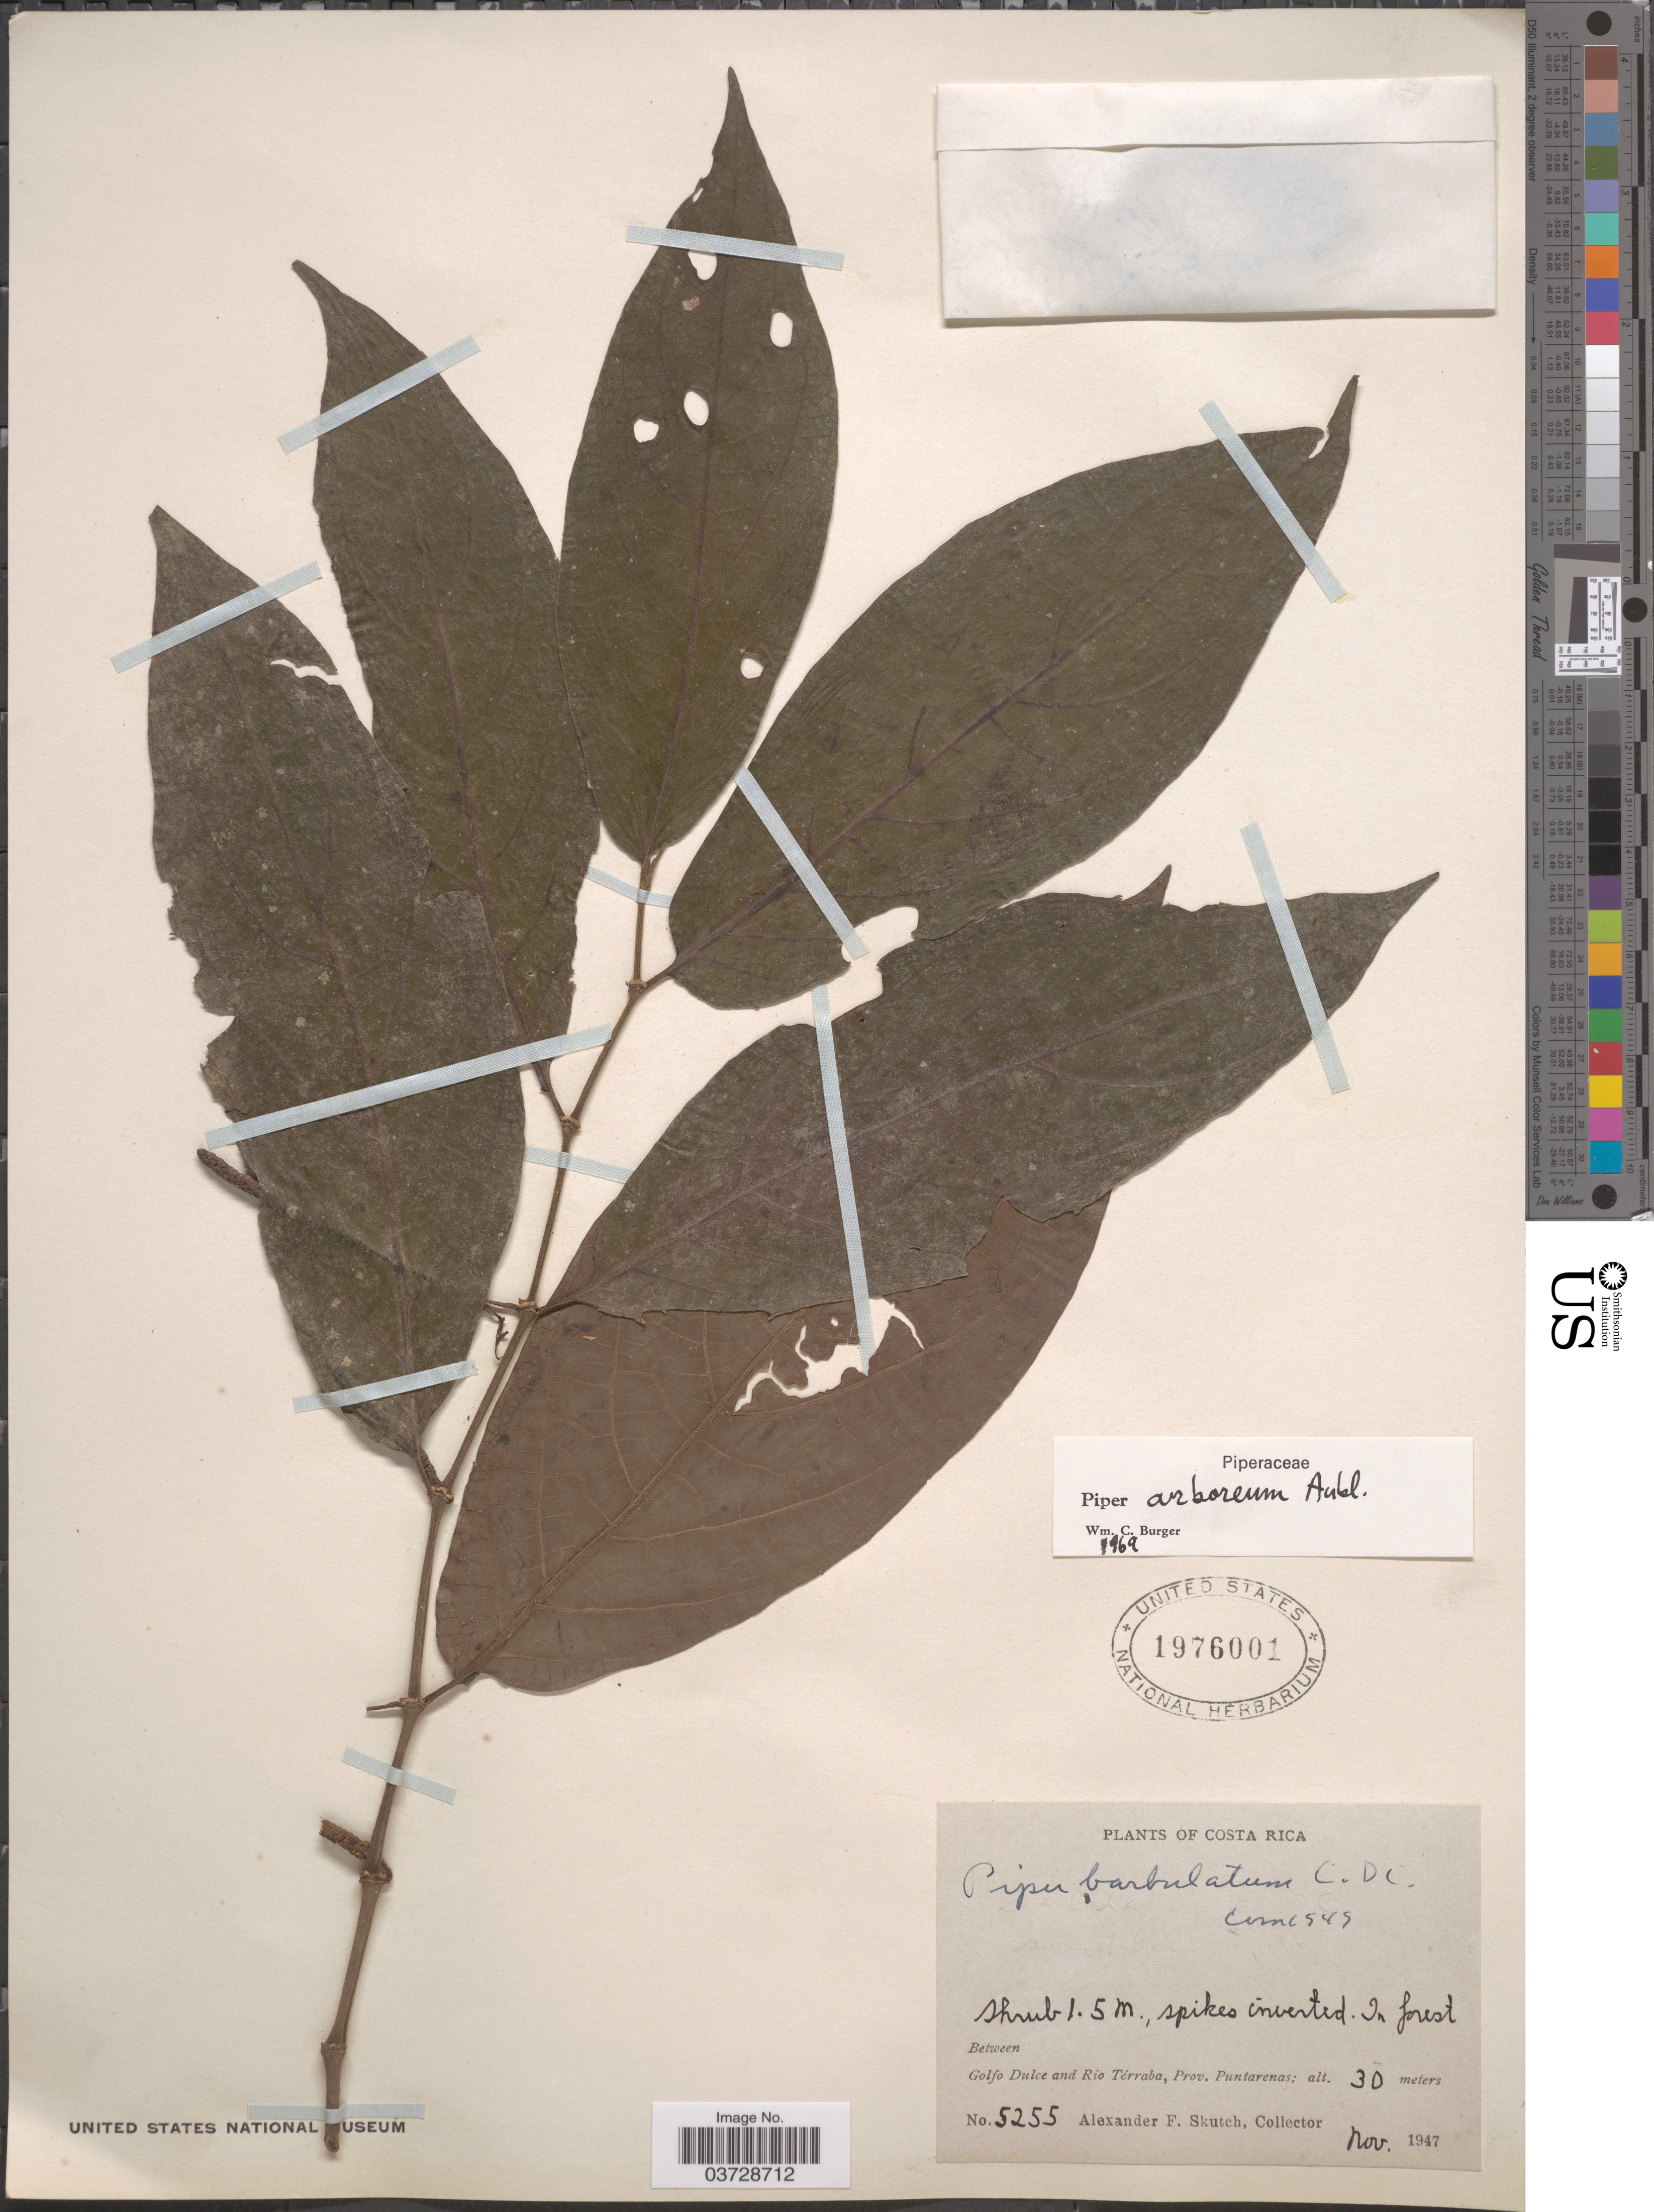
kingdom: Plantae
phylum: Tracheophyta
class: Magnoliopsida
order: Piperales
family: Piperaceae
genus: Piper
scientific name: Piper arboreum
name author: Aubl.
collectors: A. F. Skutch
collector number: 5255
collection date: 1947-11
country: Costa Rica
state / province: Puntarenas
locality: Between Golfo Dulce and Río Térraba.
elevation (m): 30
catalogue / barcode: US 1976001